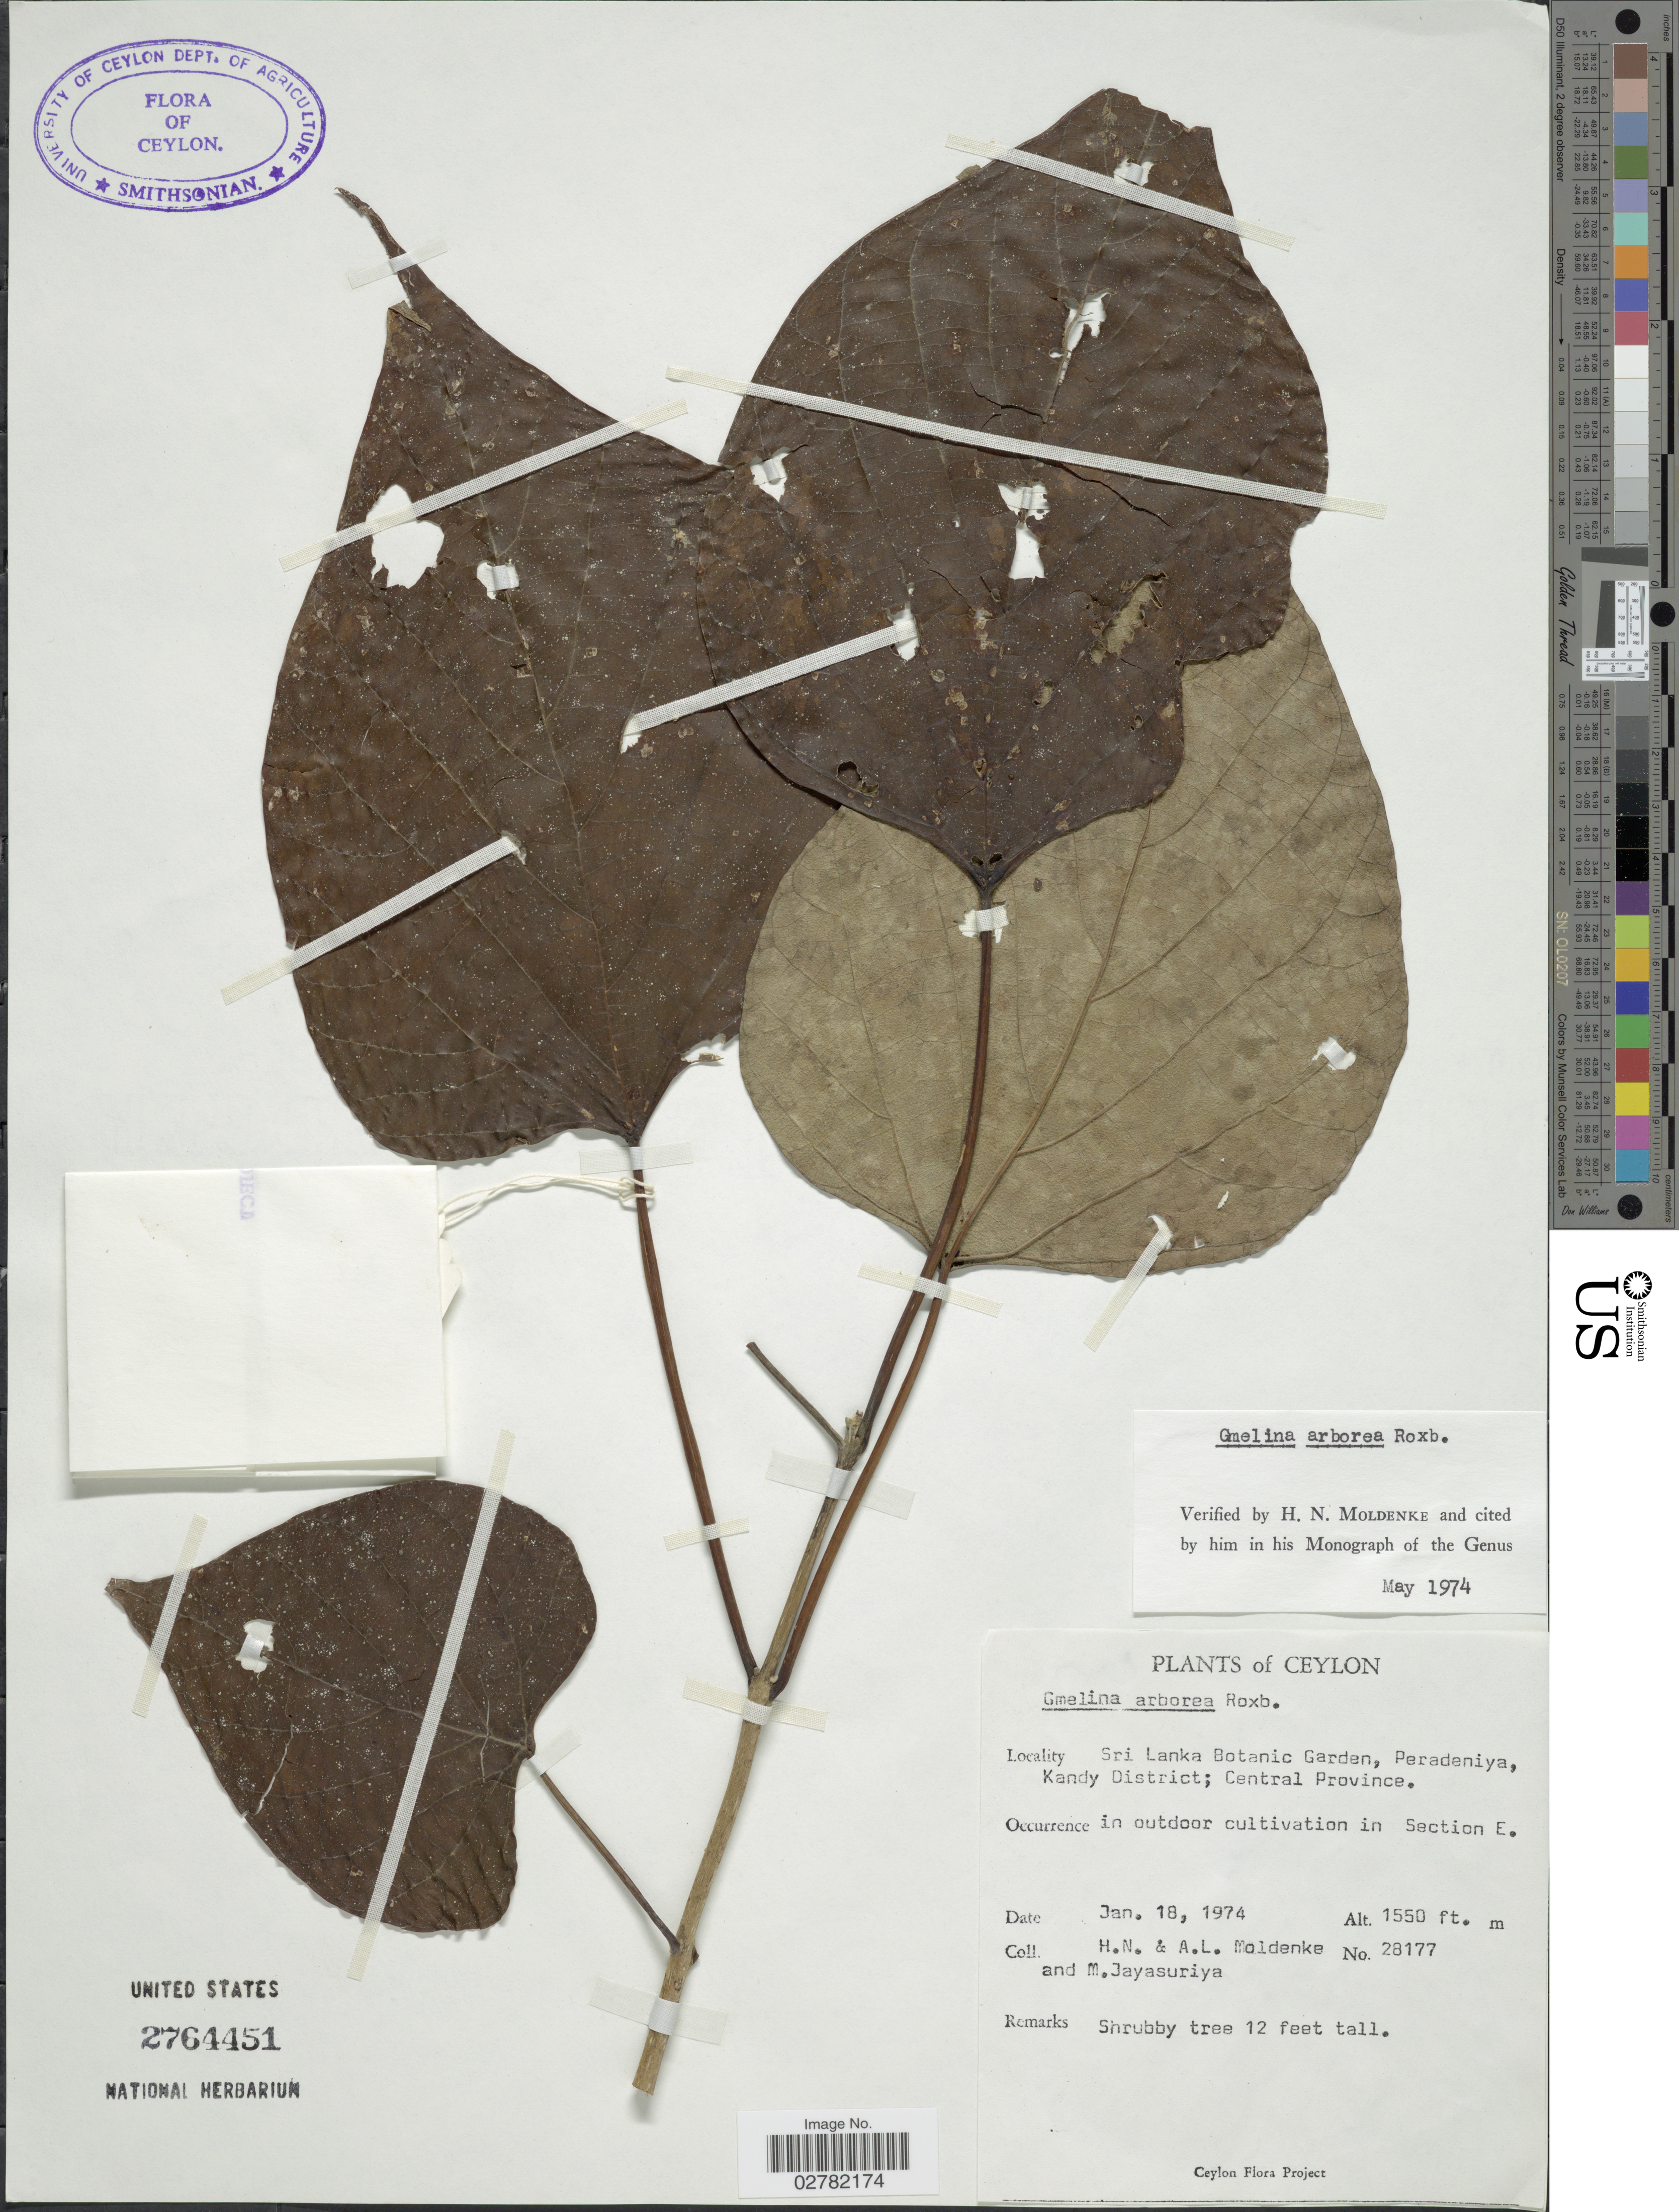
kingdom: Plantae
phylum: Tracheophyta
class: Magnoliopsida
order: Lamiales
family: Lamiaceae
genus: Gmelina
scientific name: Gmelina arborea var. arborea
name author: Roxb. ex Sm.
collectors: H. N. Moldenke, A. L. Moldenke & M. Jayasuriya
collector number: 28177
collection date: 1974-01-18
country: Sri Lanka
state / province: Central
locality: Ceylon. Sri Lanka Botanic Garden, Peradeniya, Kandy District. In outdoor cultivation in Section E.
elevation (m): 472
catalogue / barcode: US 2764451